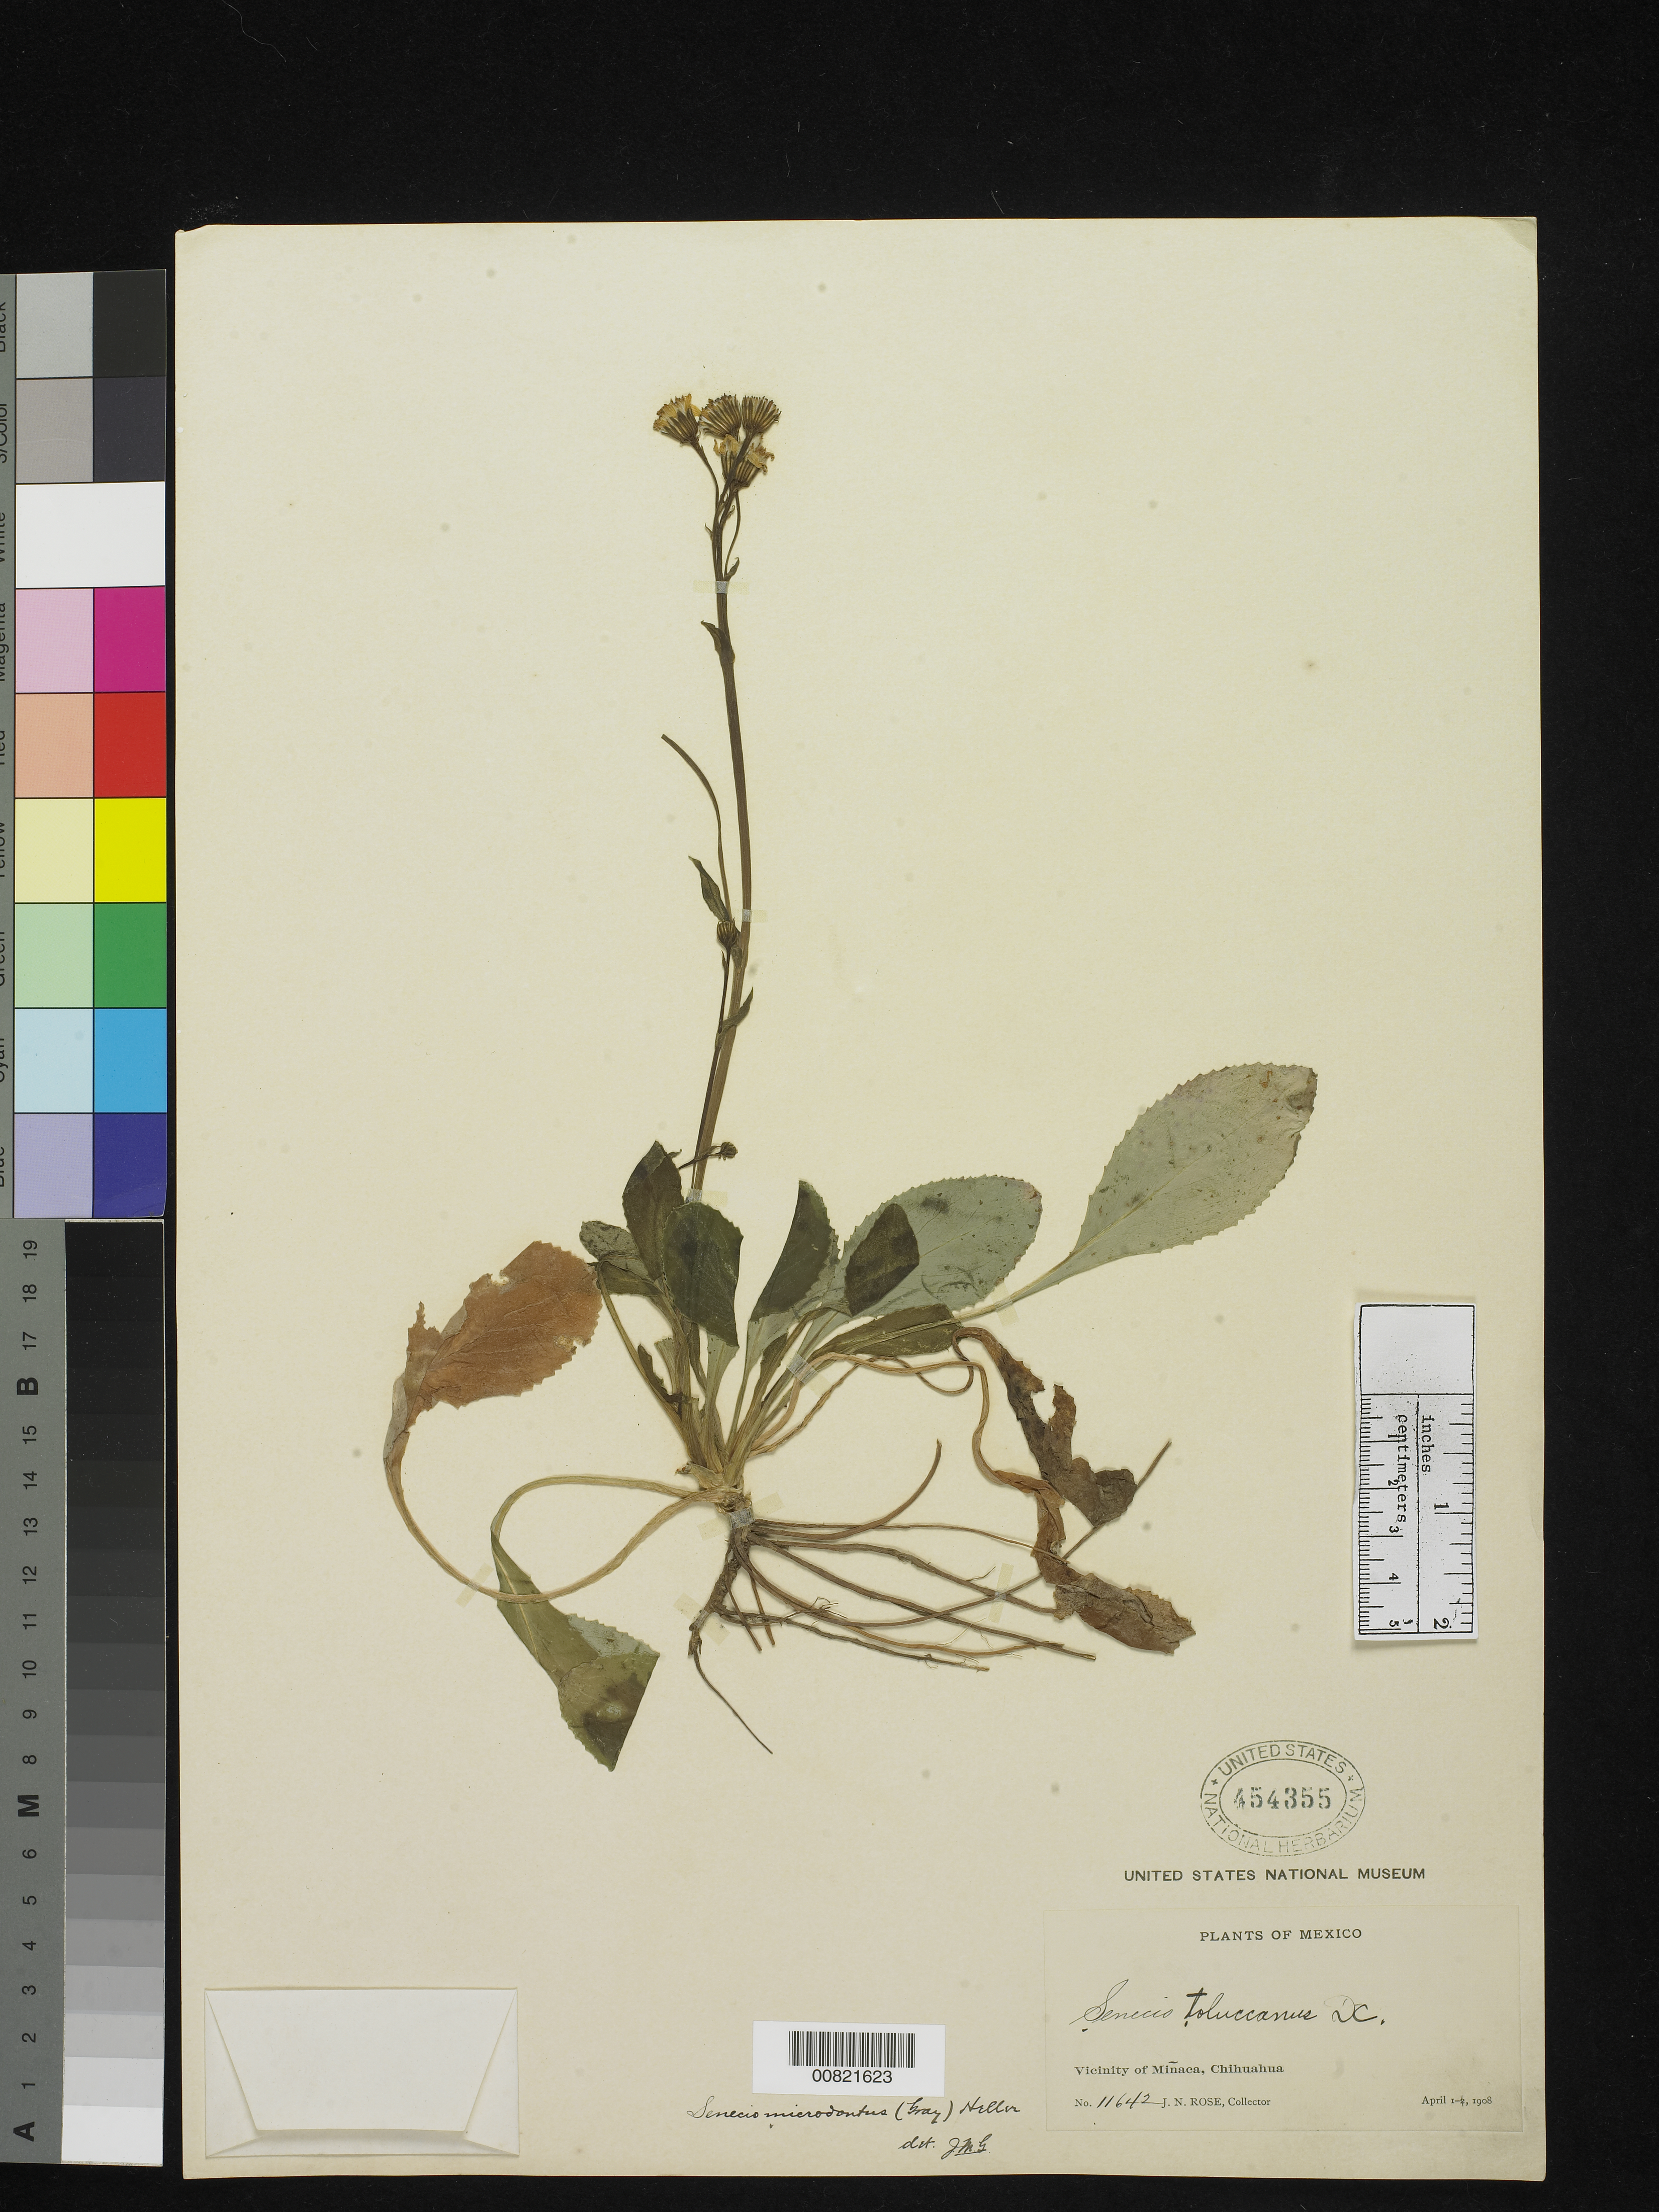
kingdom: Plantae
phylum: Tracheophyta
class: Magnoliopsida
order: Asterales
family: Asteraceae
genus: Senecio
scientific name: Senecio microdontus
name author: (A. Gray) A. Heller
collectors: J. N. Rose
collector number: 11642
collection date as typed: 01 Apr 1908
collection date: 1908-04-01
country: Mexico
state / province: Chihuahua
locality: Vicinity of Miñaca, Chihuahua.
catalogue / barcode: US 454355